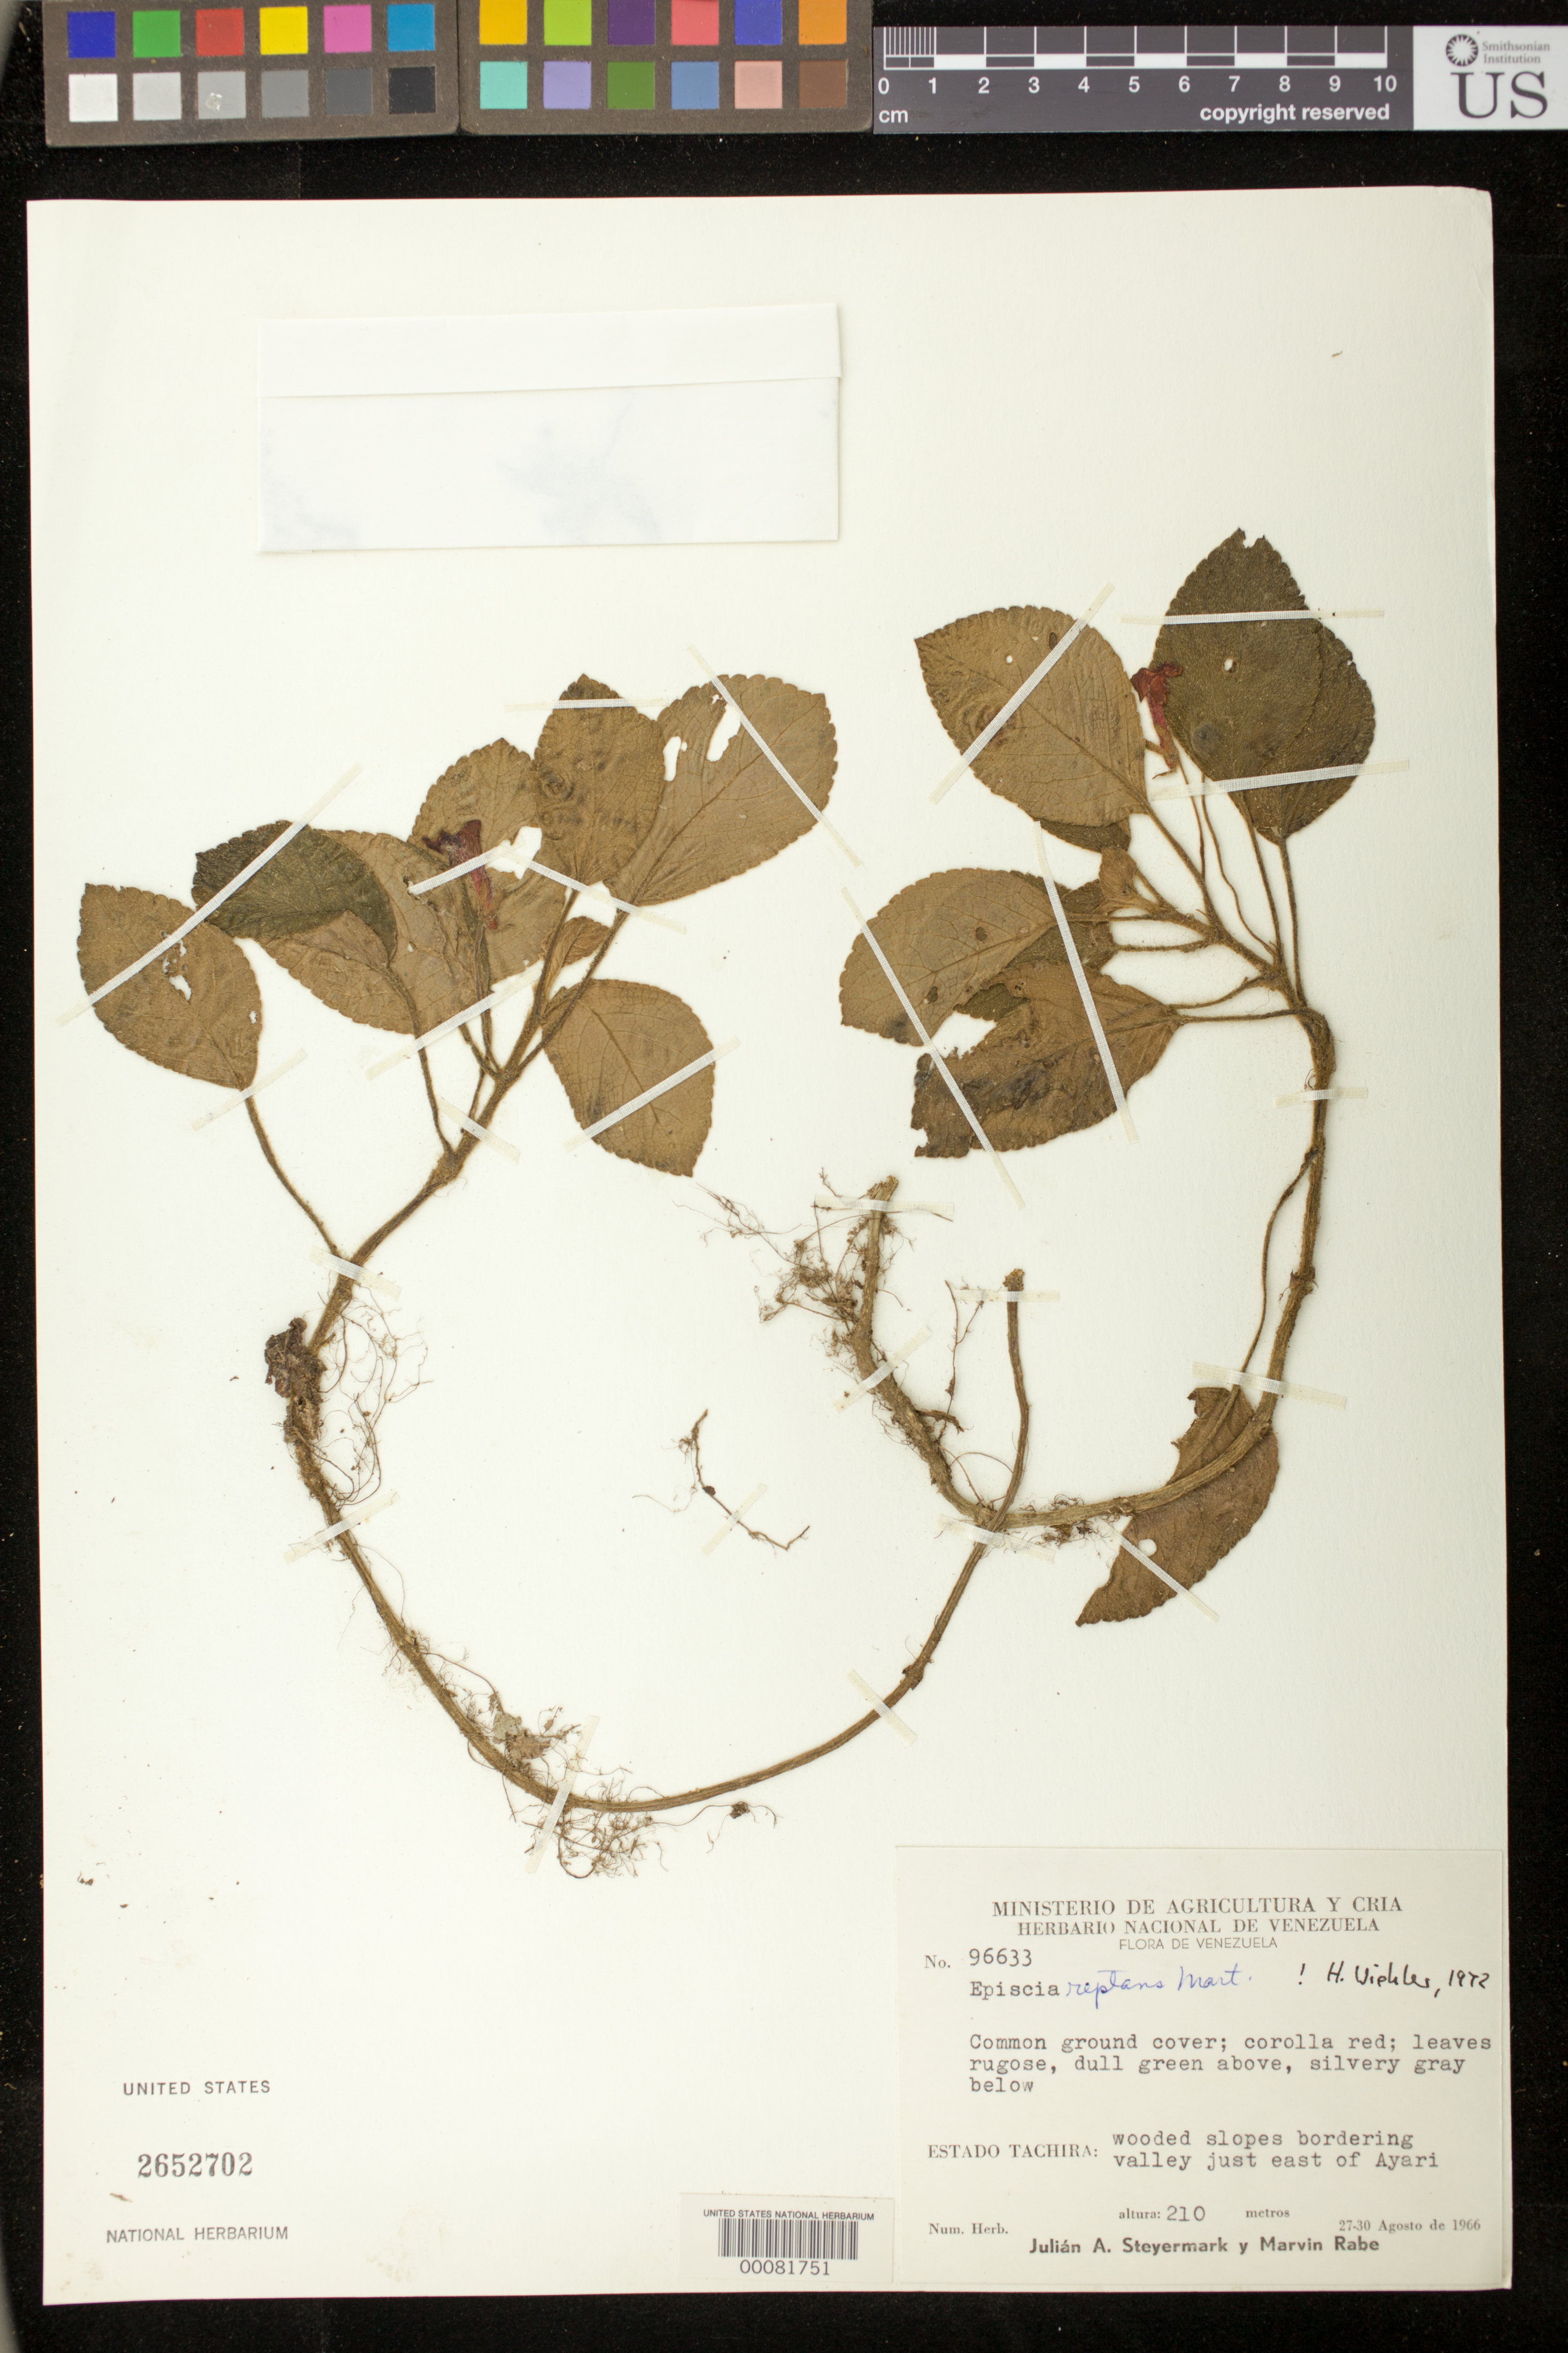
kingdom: Plantae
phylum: Tracheophyta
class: Magnoliopsida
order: Lamiales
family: Gesneriaceae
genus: Episcia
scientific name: Episcia reptans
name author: Mart.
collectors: J. Steyermark & M. Rabe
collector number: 96633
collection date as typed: Aug 1966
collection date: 1966-08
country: Venezuela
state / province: Táchira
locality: Just E of Ayari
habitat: Wooded slopes bordering valley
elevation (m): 210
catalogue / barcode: US 2652702